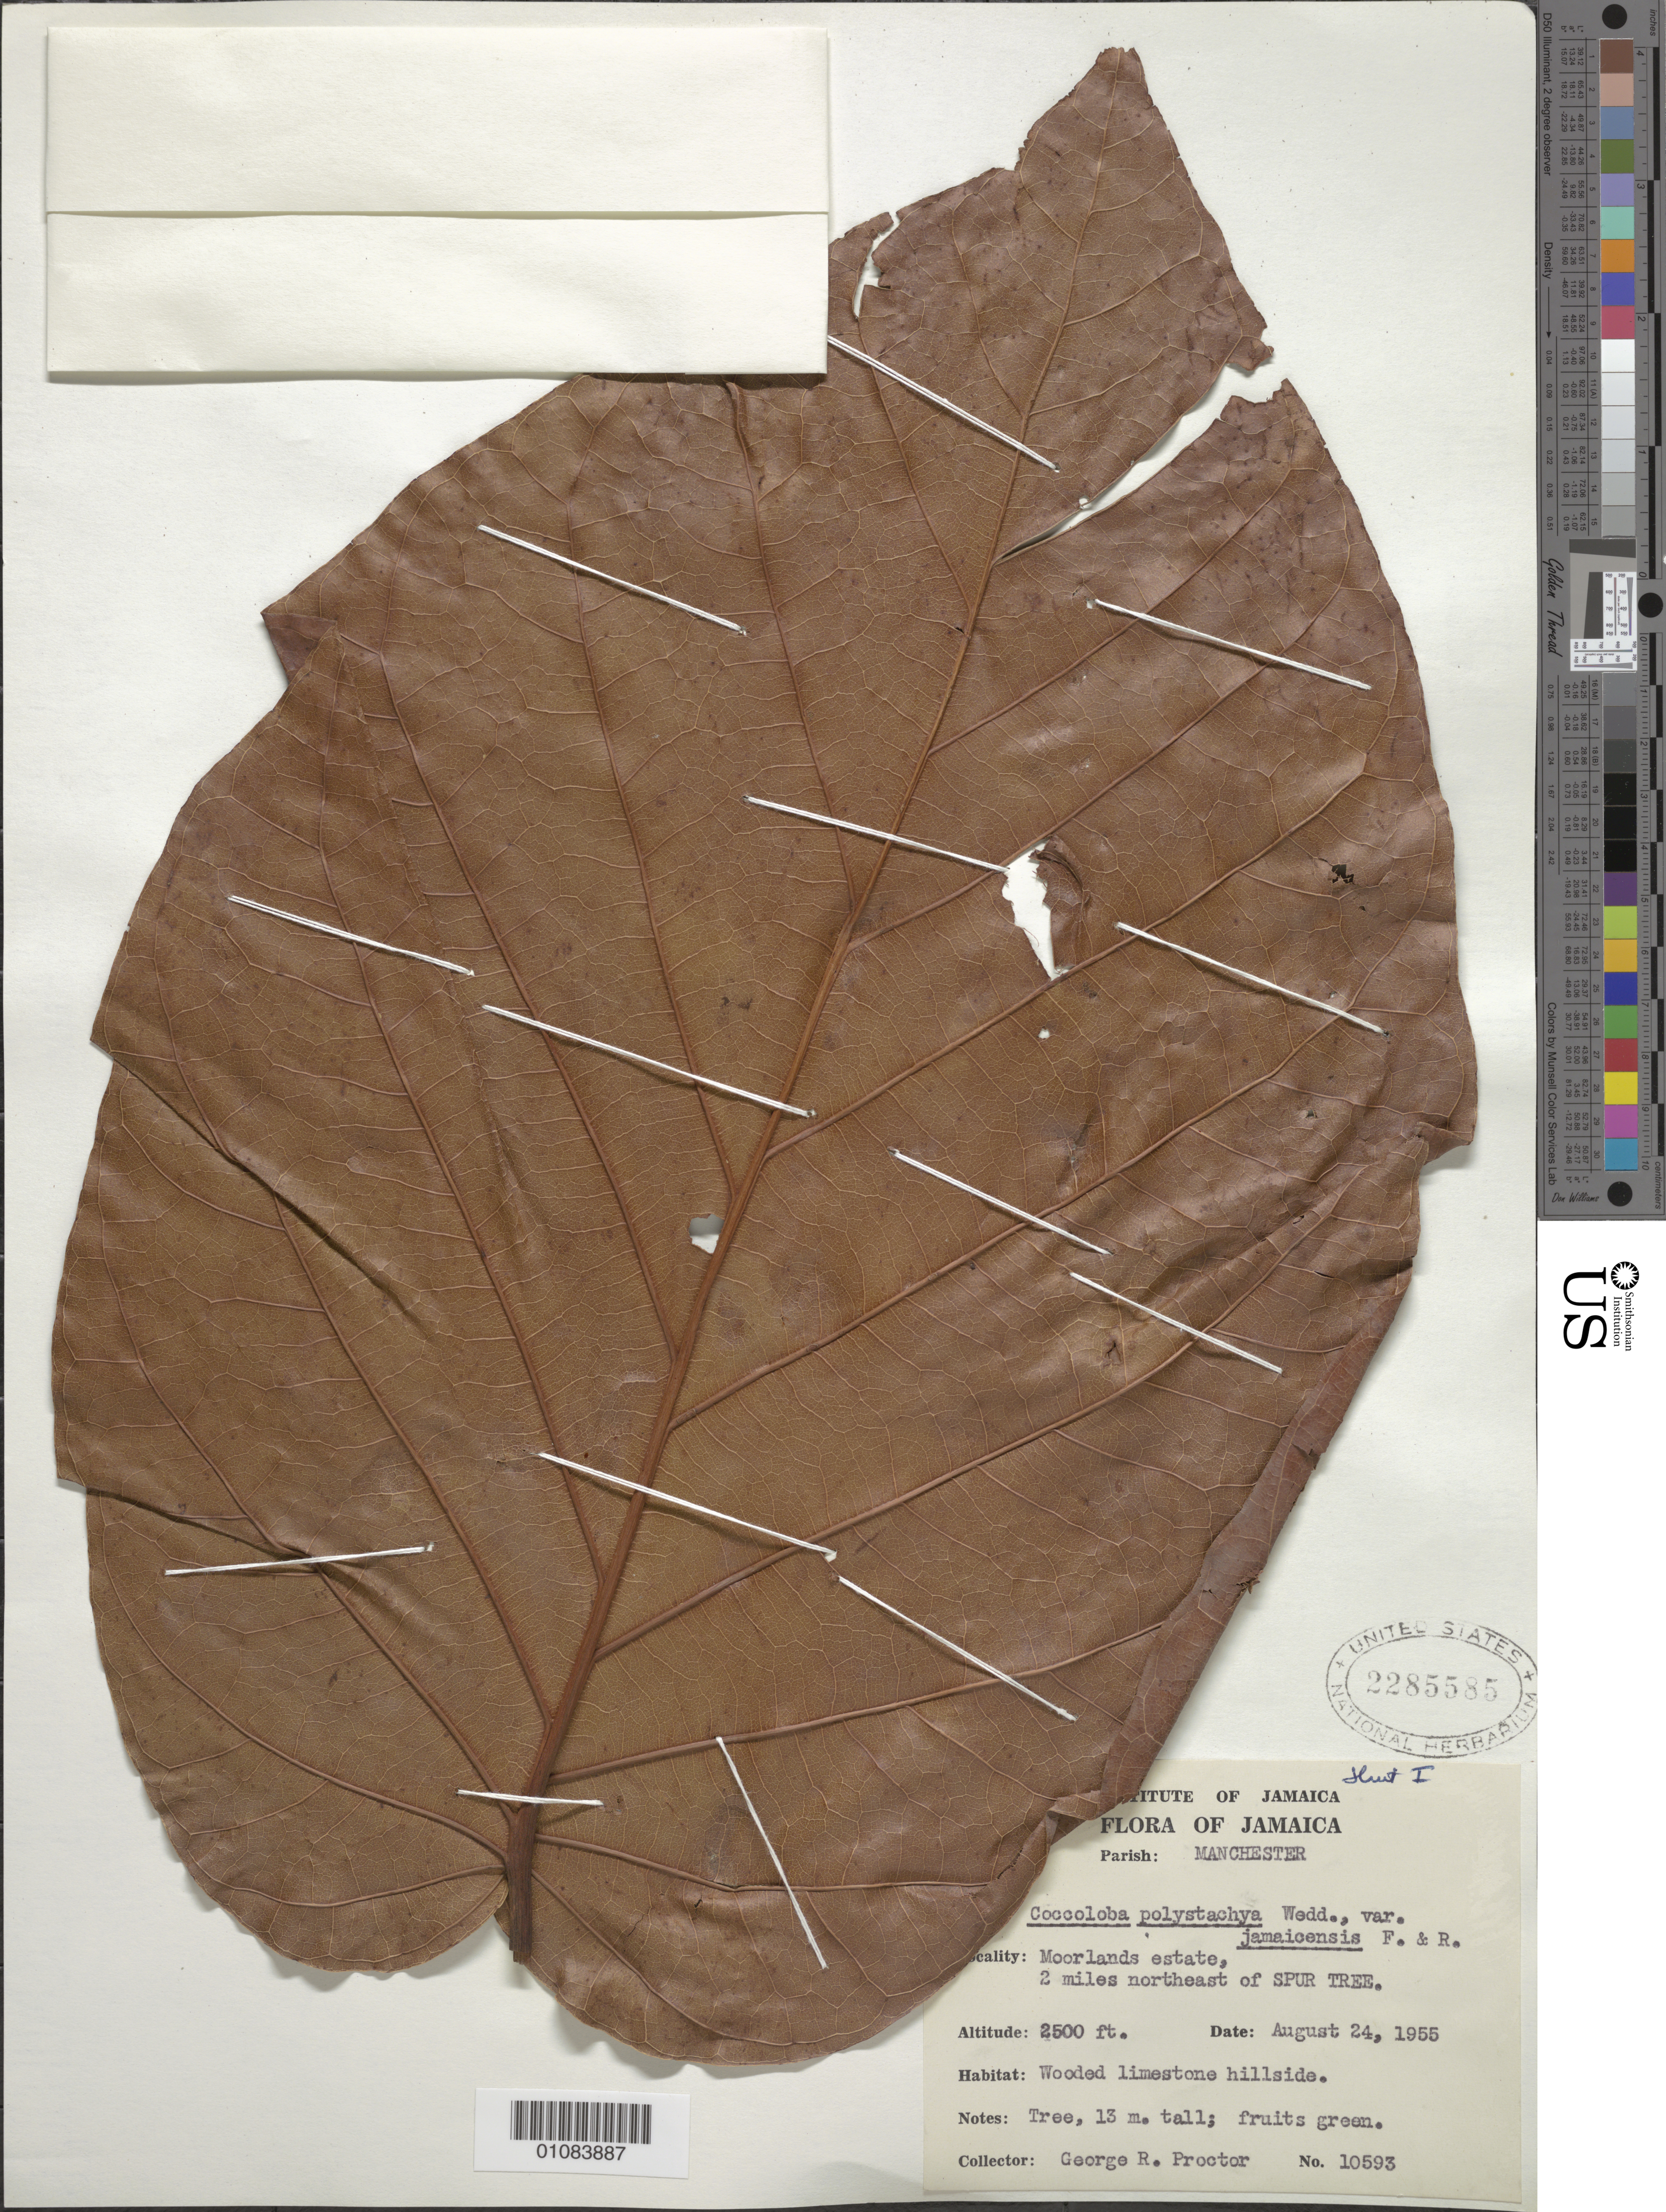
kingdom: Plantae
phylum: Tracheophyta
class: Magnoliopsida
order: Caryophyllales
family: Polygonaceae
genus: Coccoloba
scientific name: Coccoloba jamaicensis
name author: Lindau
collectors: G. R. Proctor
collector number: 10593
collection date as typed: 24 Aug 1955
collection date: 1955-08-24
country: Jamaica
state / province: Manchester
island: Jamaica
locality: Moorlands estate, 2 miles northeast of Spur Tree.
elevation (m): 762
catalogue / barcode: US 2285585